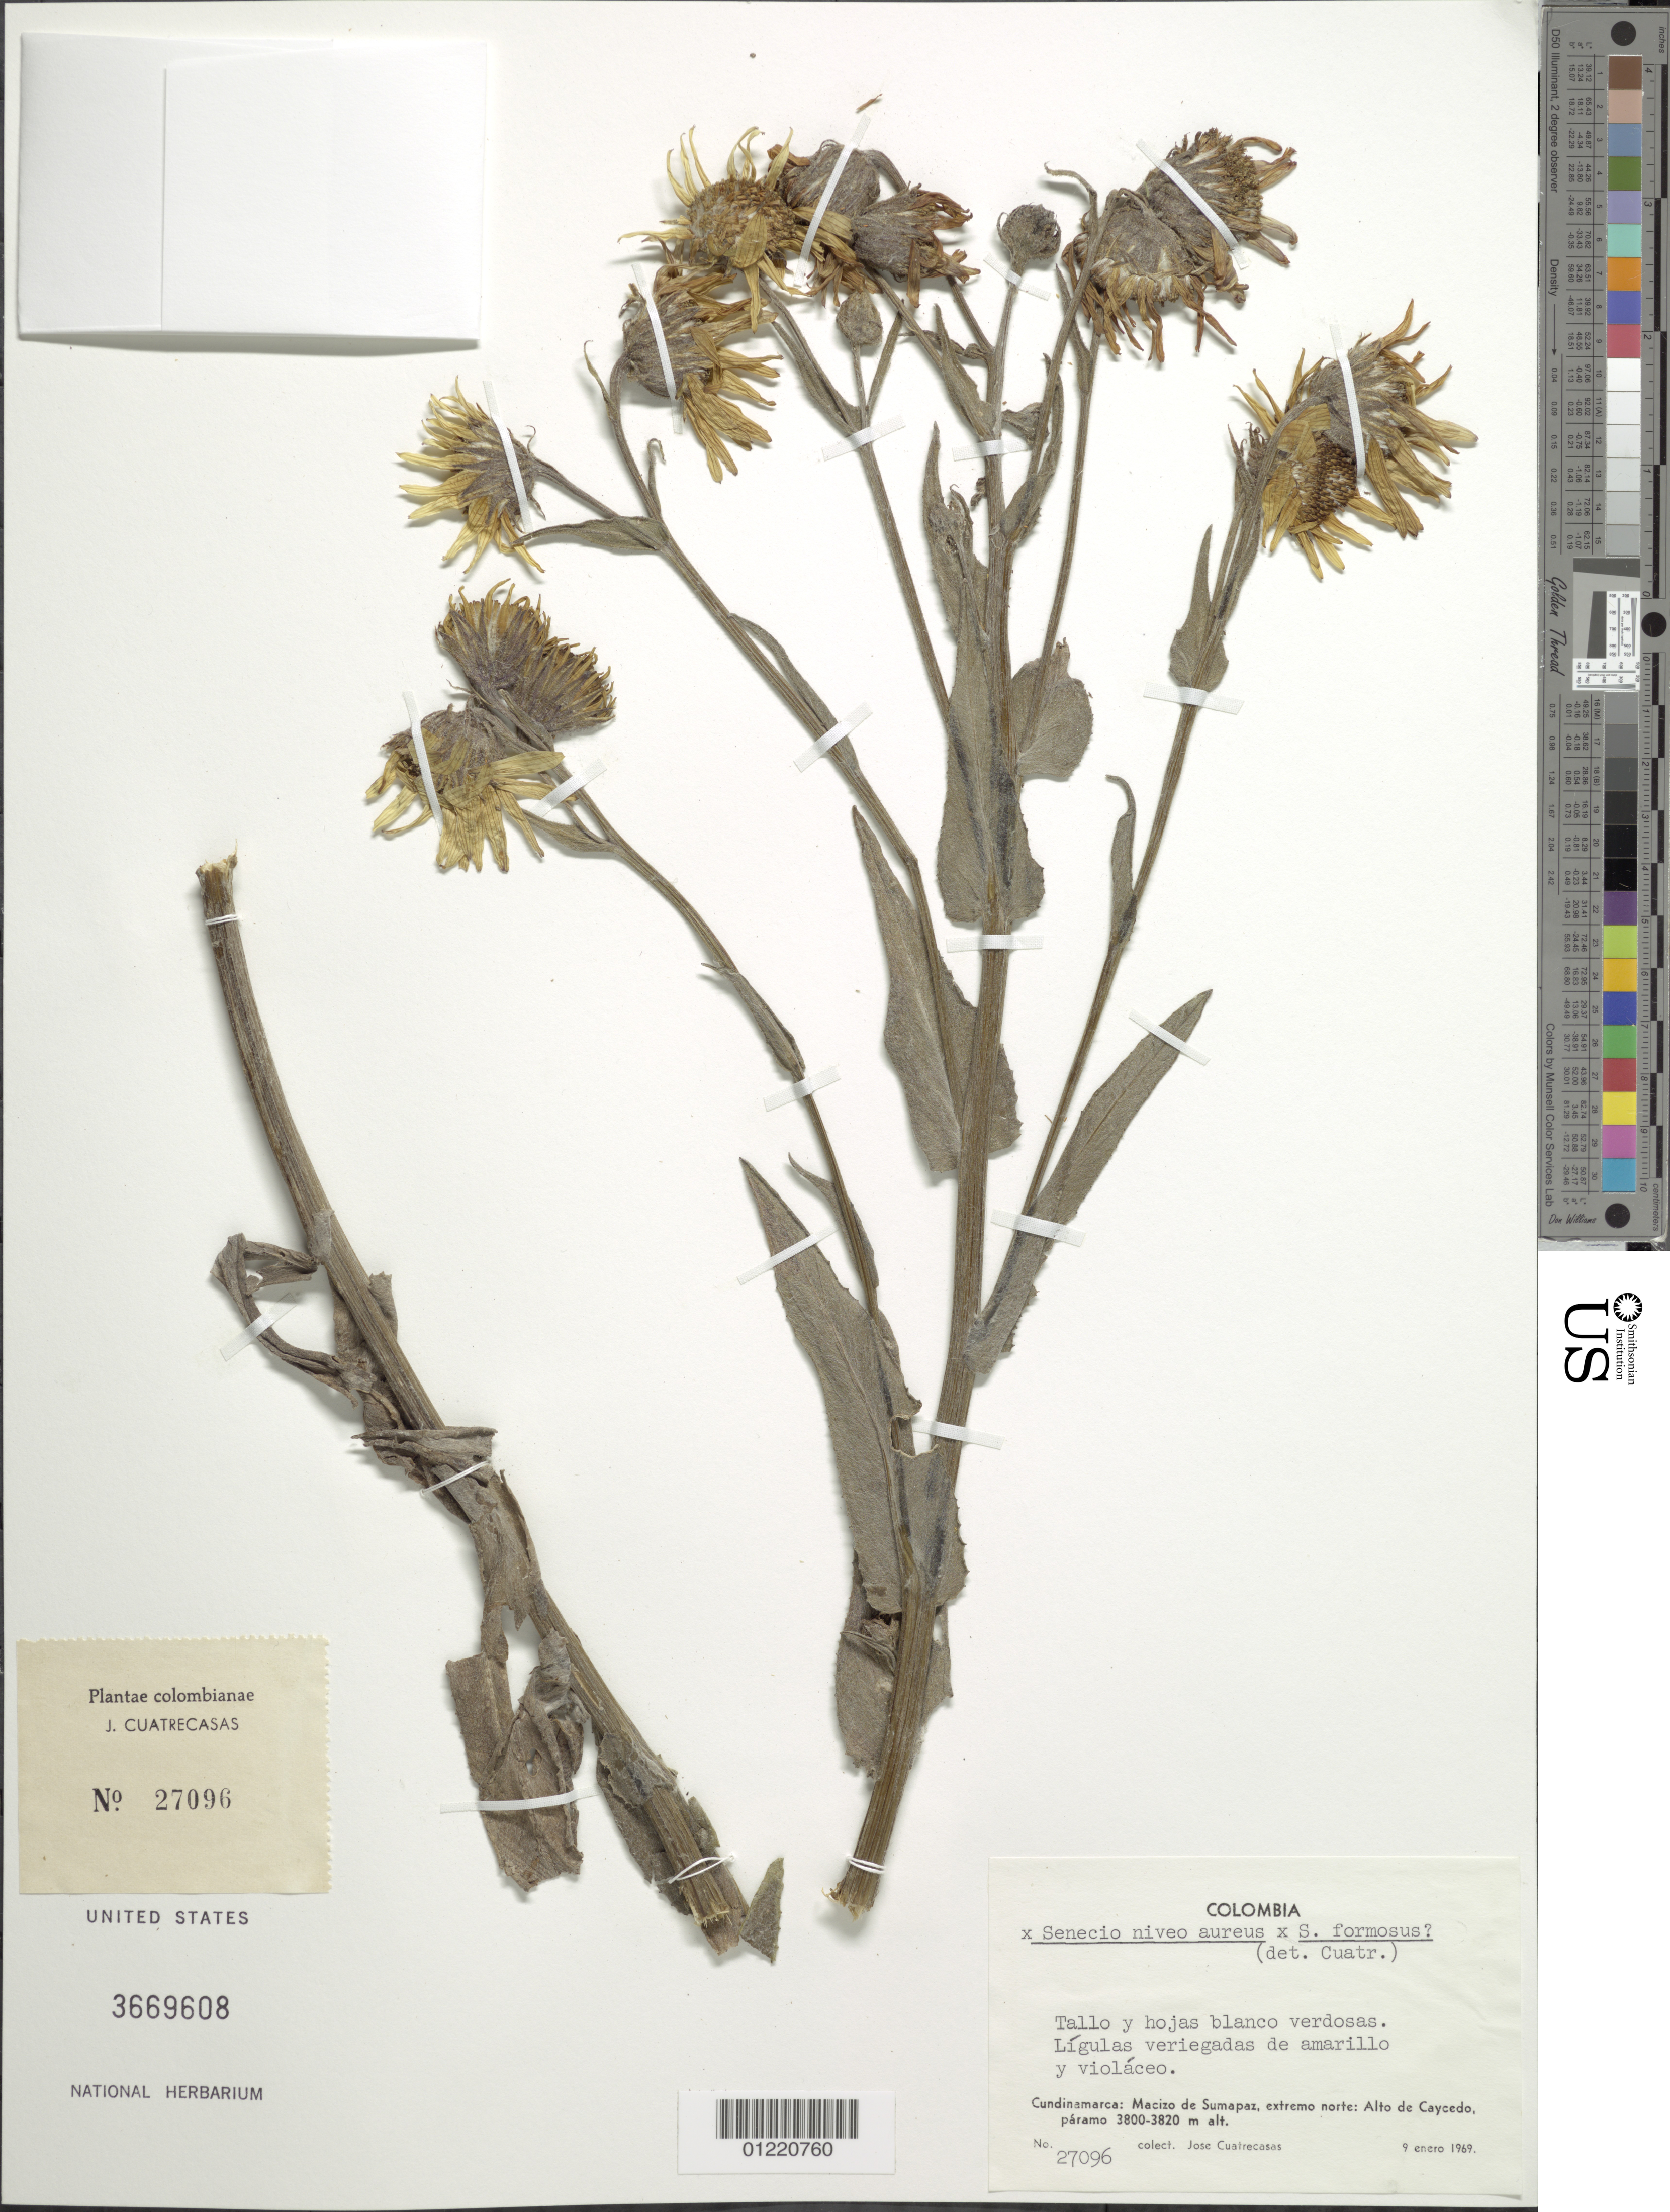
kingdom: Plantae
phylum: Tracheophyta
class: Magnoliopsida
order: Asterales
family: Asteraceae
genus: Senecio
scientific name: Senecio niveo-aureus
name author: Cuatrec.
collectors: J. Cuatrecasas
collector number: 27096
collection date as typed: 09 Jan 1969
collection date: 1969-01-09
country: Colombia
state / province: Cundinamarca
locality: Macizo de Sumapaz, extremo norte; Alto de Caycedo.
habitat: Paramo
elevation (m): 3800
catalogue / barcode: US 3669608